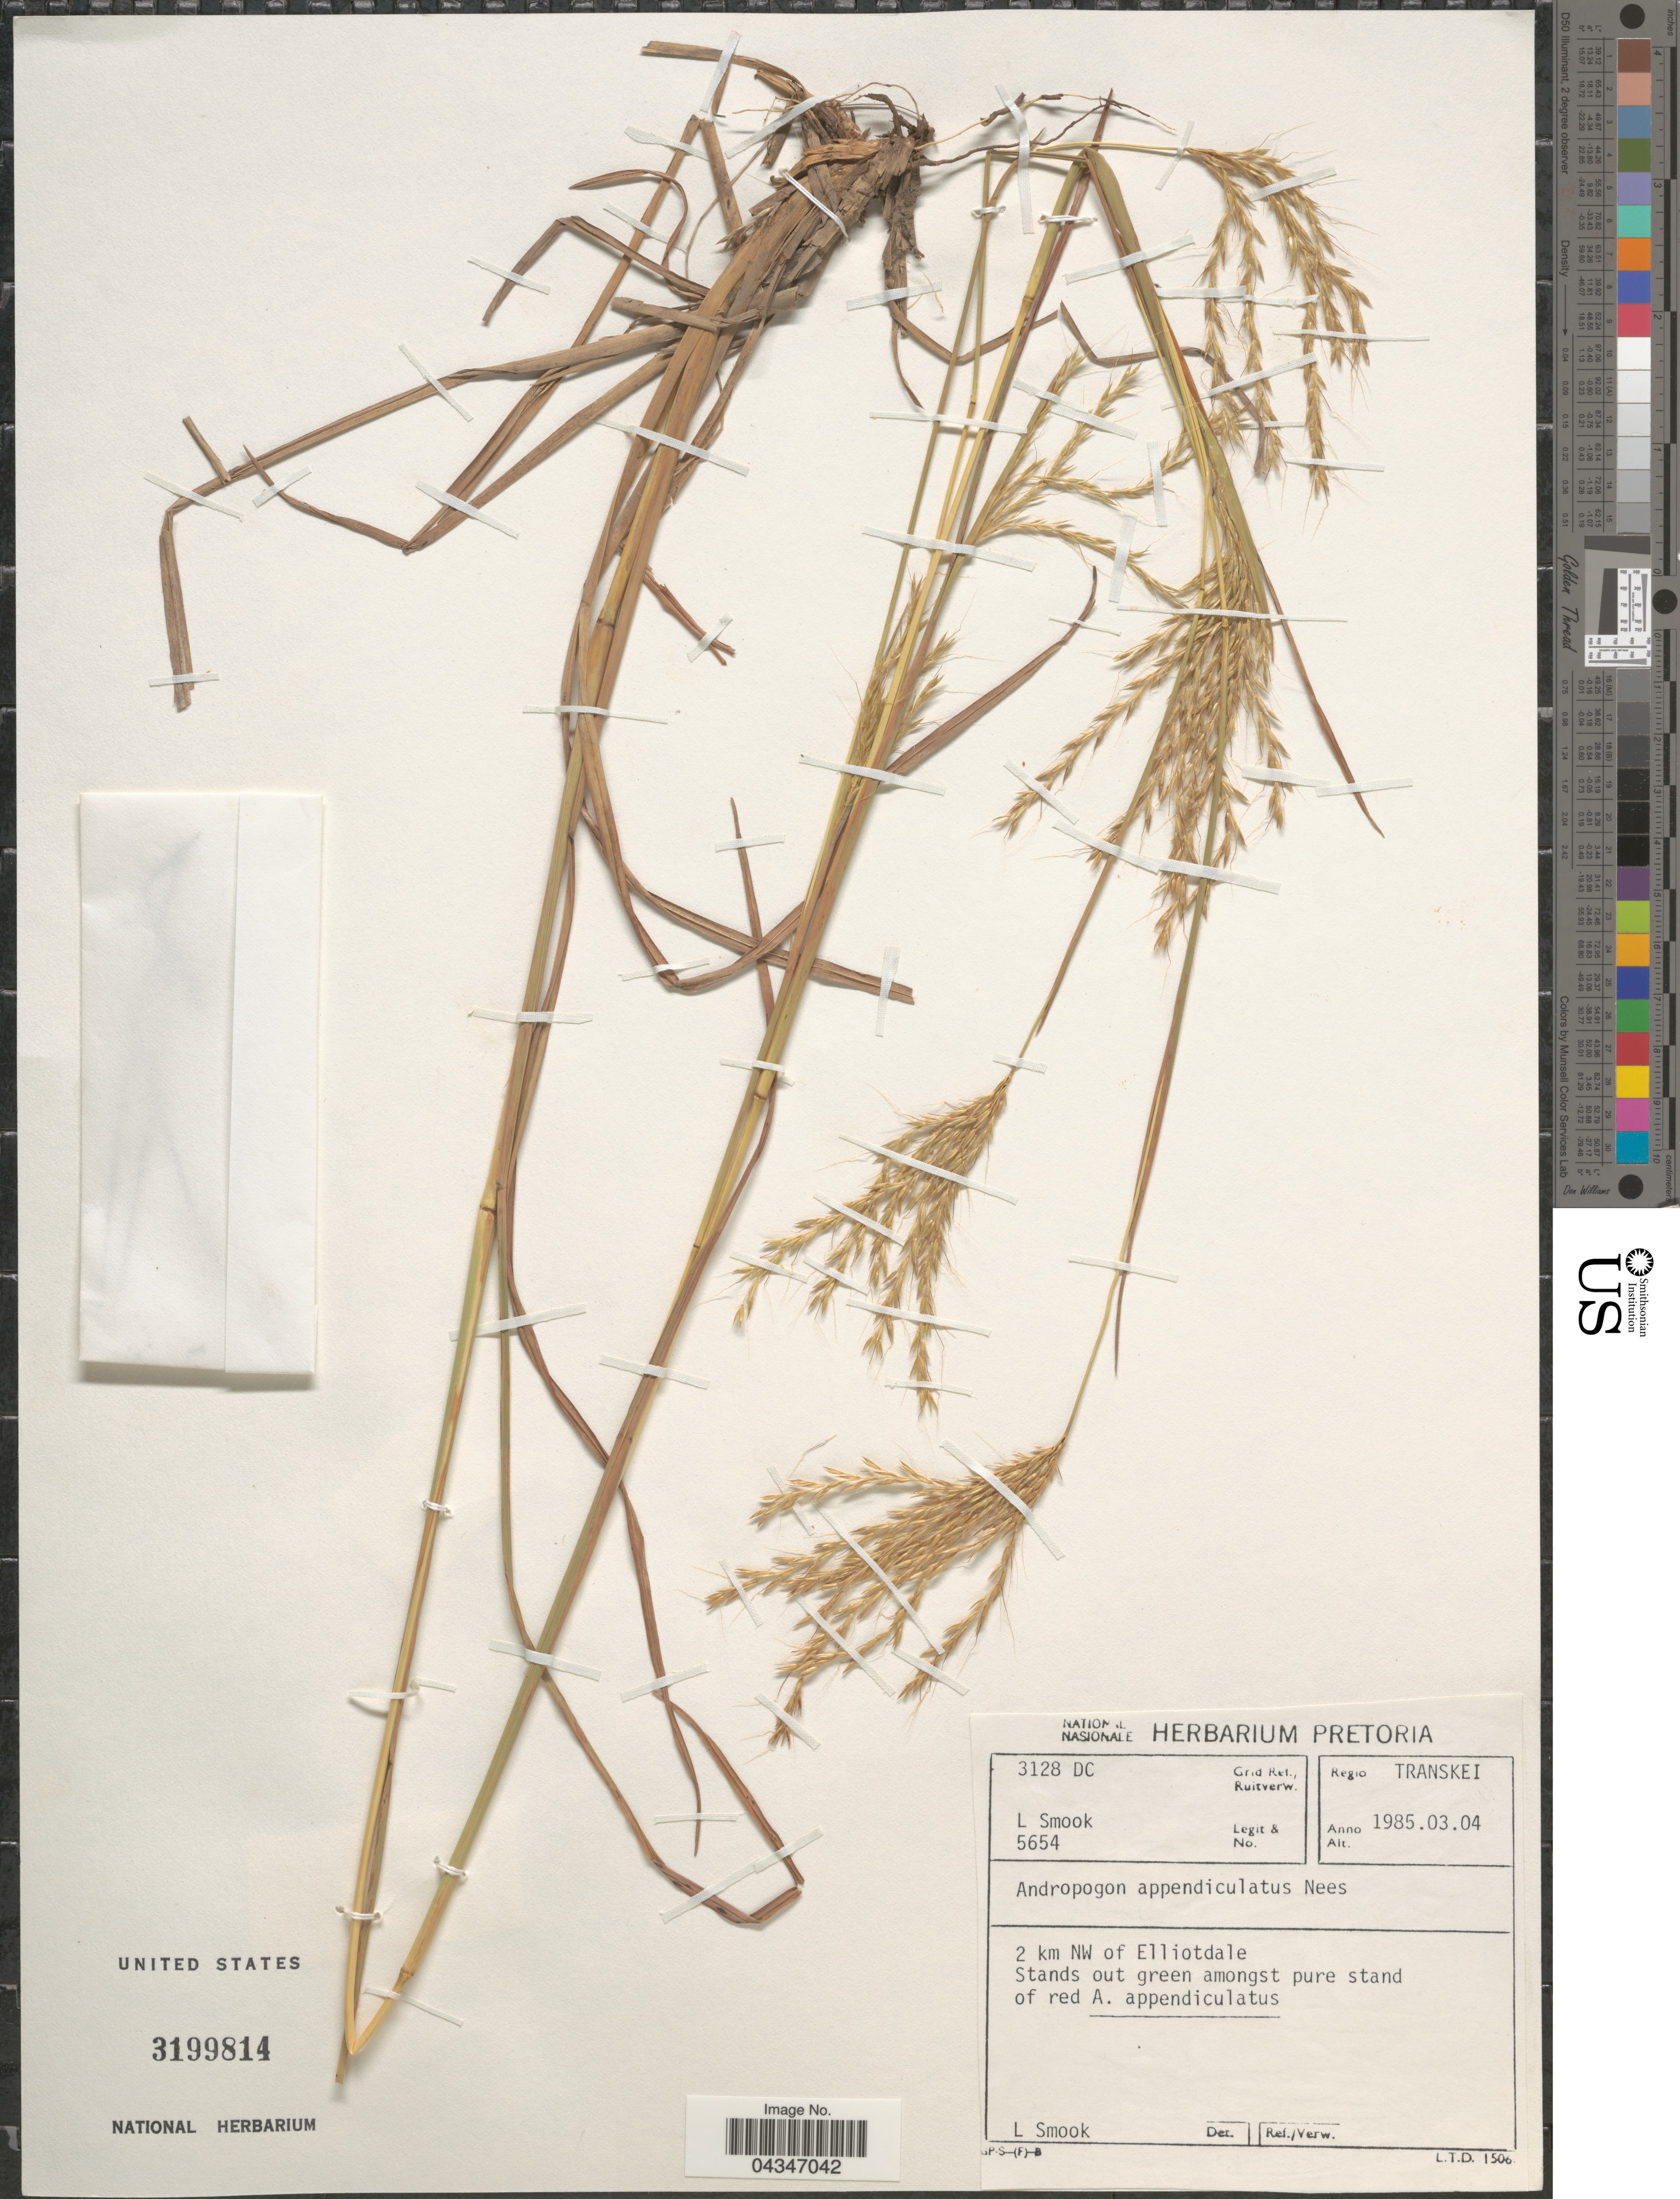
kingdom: Plantae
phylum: Tracheophyta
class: Liliopsida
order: Poales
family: Poaceae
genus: Andropogon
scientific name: Andropogon appendiculatus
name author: Nees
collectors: L. Smook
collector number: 5654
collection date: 1985-03-04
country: South Africa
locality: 3128 BC Grid Ref./Ruitverw. Regio Transkei. 2 km NW of Elliotdale.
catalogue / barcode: US 3199814